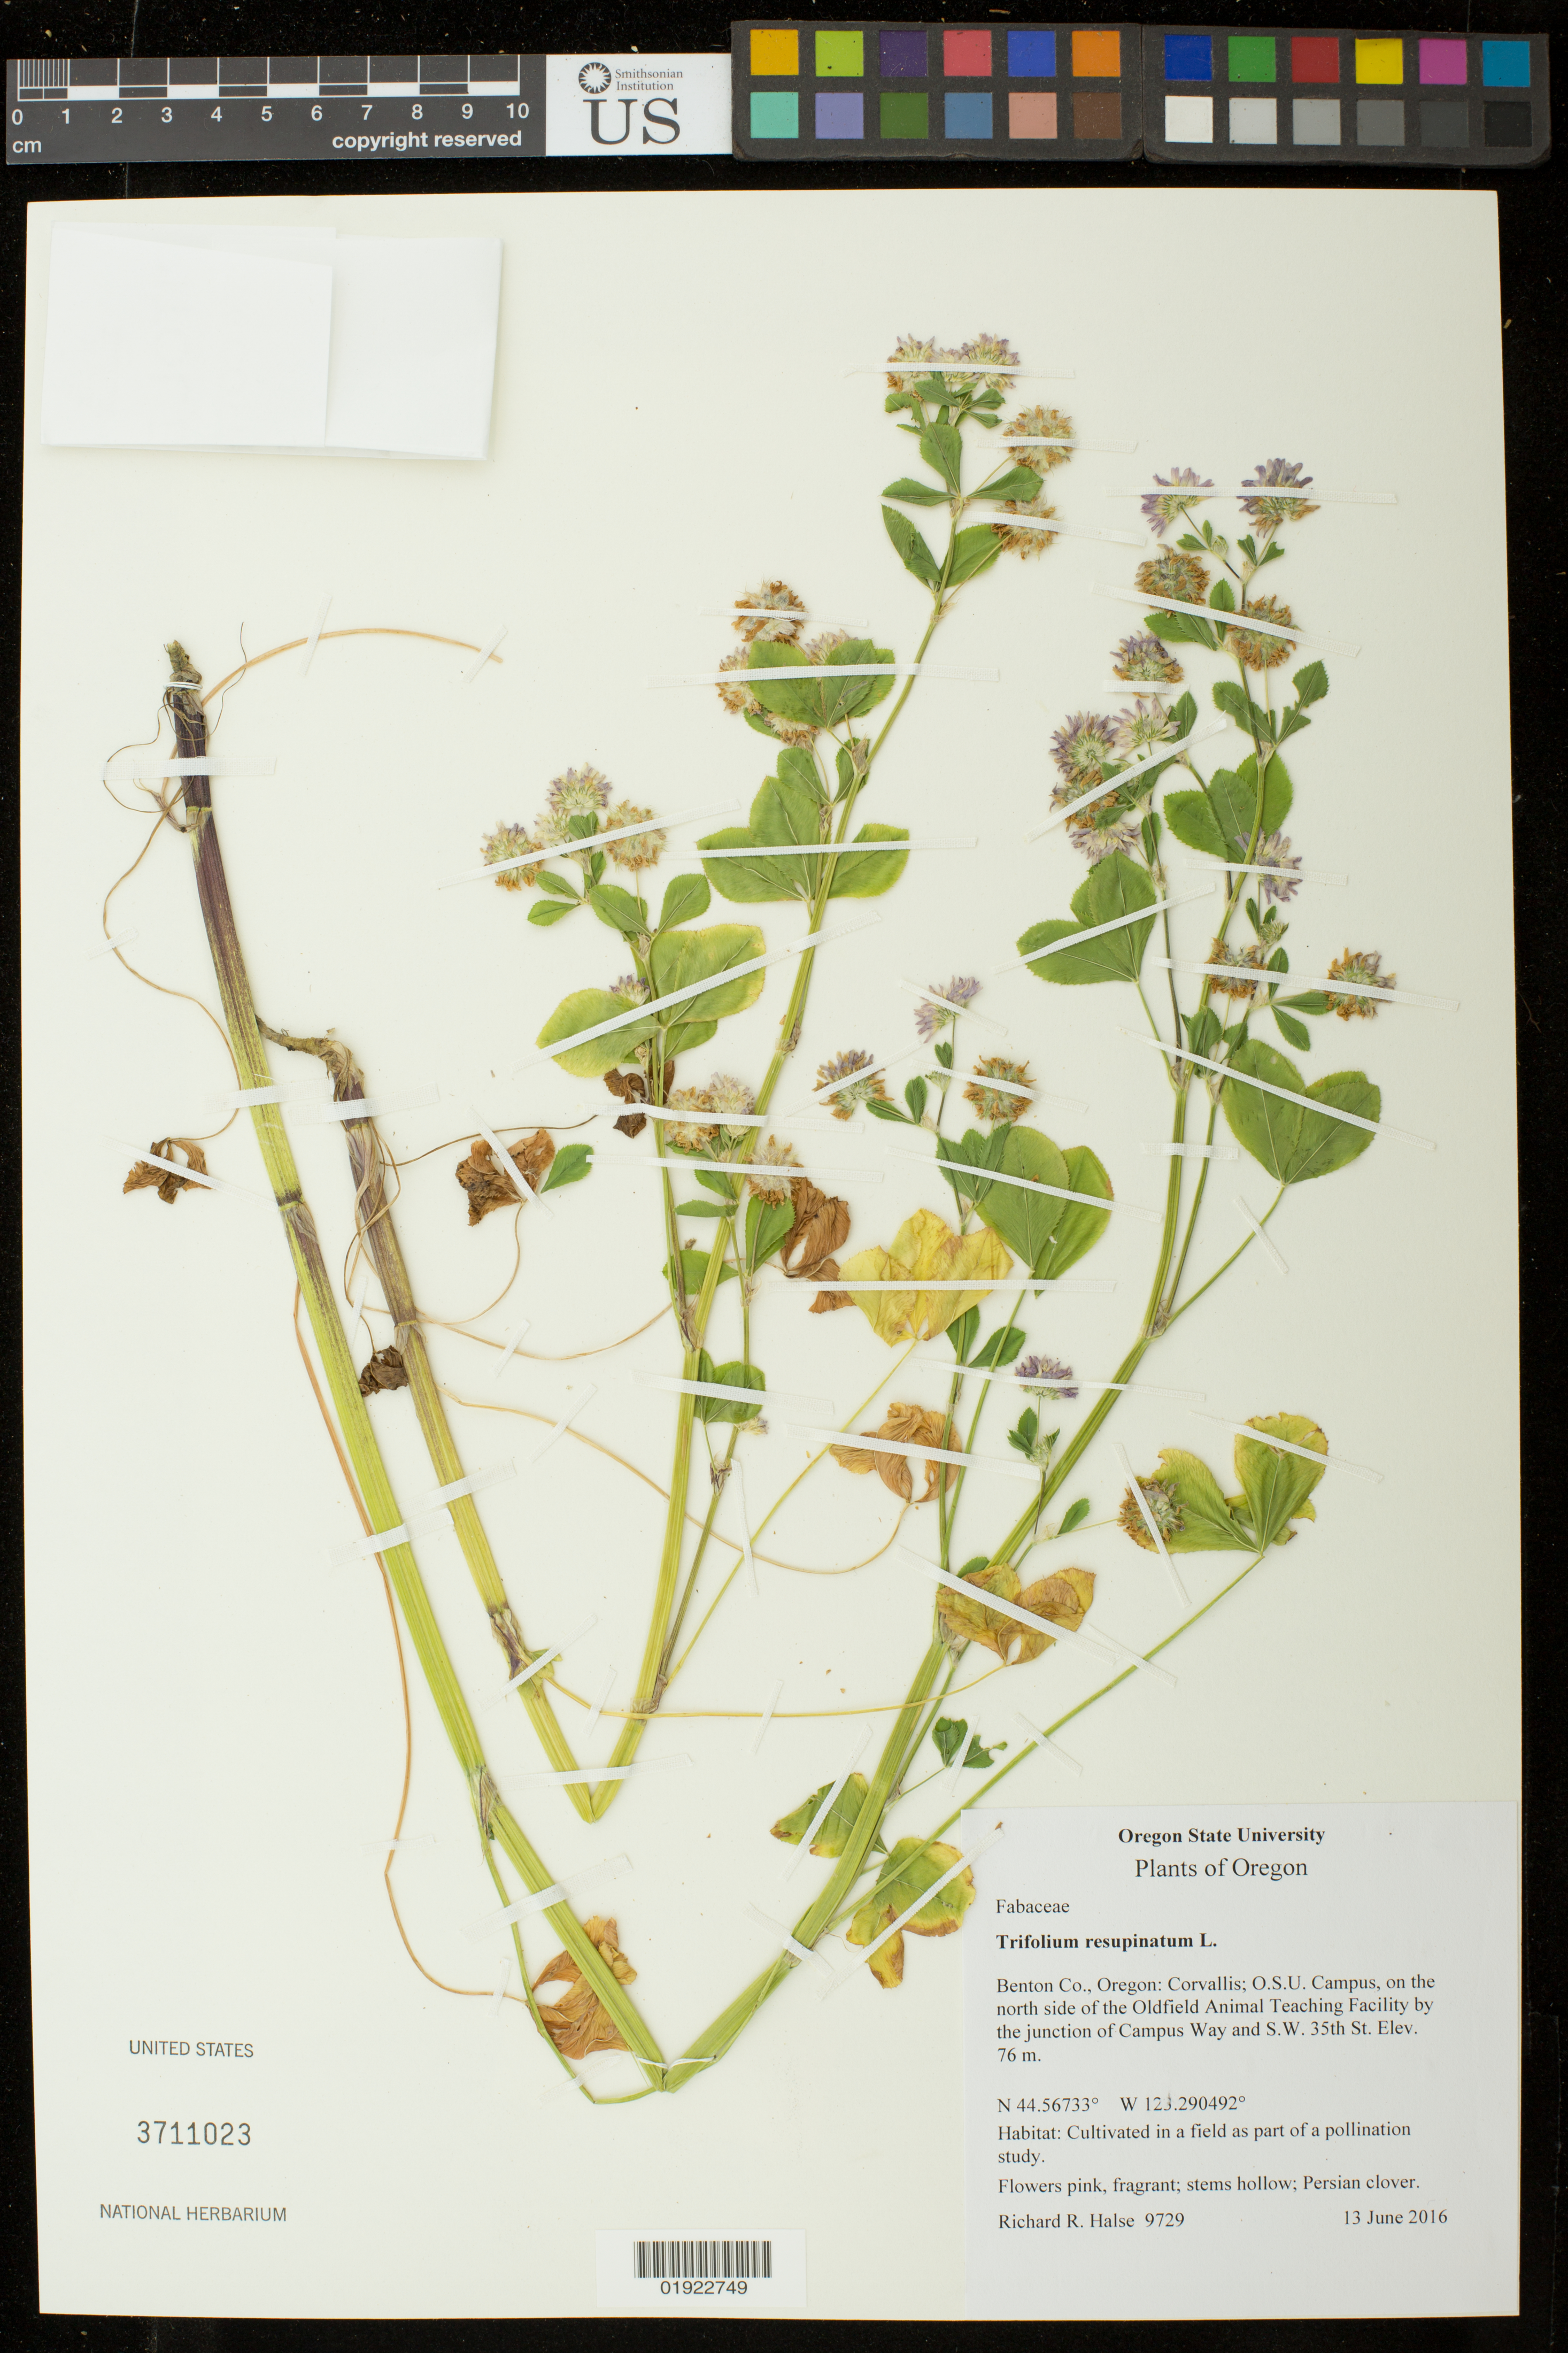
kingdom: Plantae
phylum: Tracheophyta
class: Magnoliopsida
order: Fabales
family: Fabaceae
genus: Trifolium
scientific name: Trifolium resupinatum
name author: L.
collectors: R. Halse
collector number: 9729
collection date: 2016-06-13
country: United States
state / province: Oregon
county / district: Benton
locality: Corvallis; O.S.U. Campus, on the north side of the Oldfield Animal Teaching Facility by the junction of Campus Way and S.W. 35th St.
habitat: Cultivated in a field as part of a pollination study.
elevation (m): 76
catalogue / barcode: US 3711023